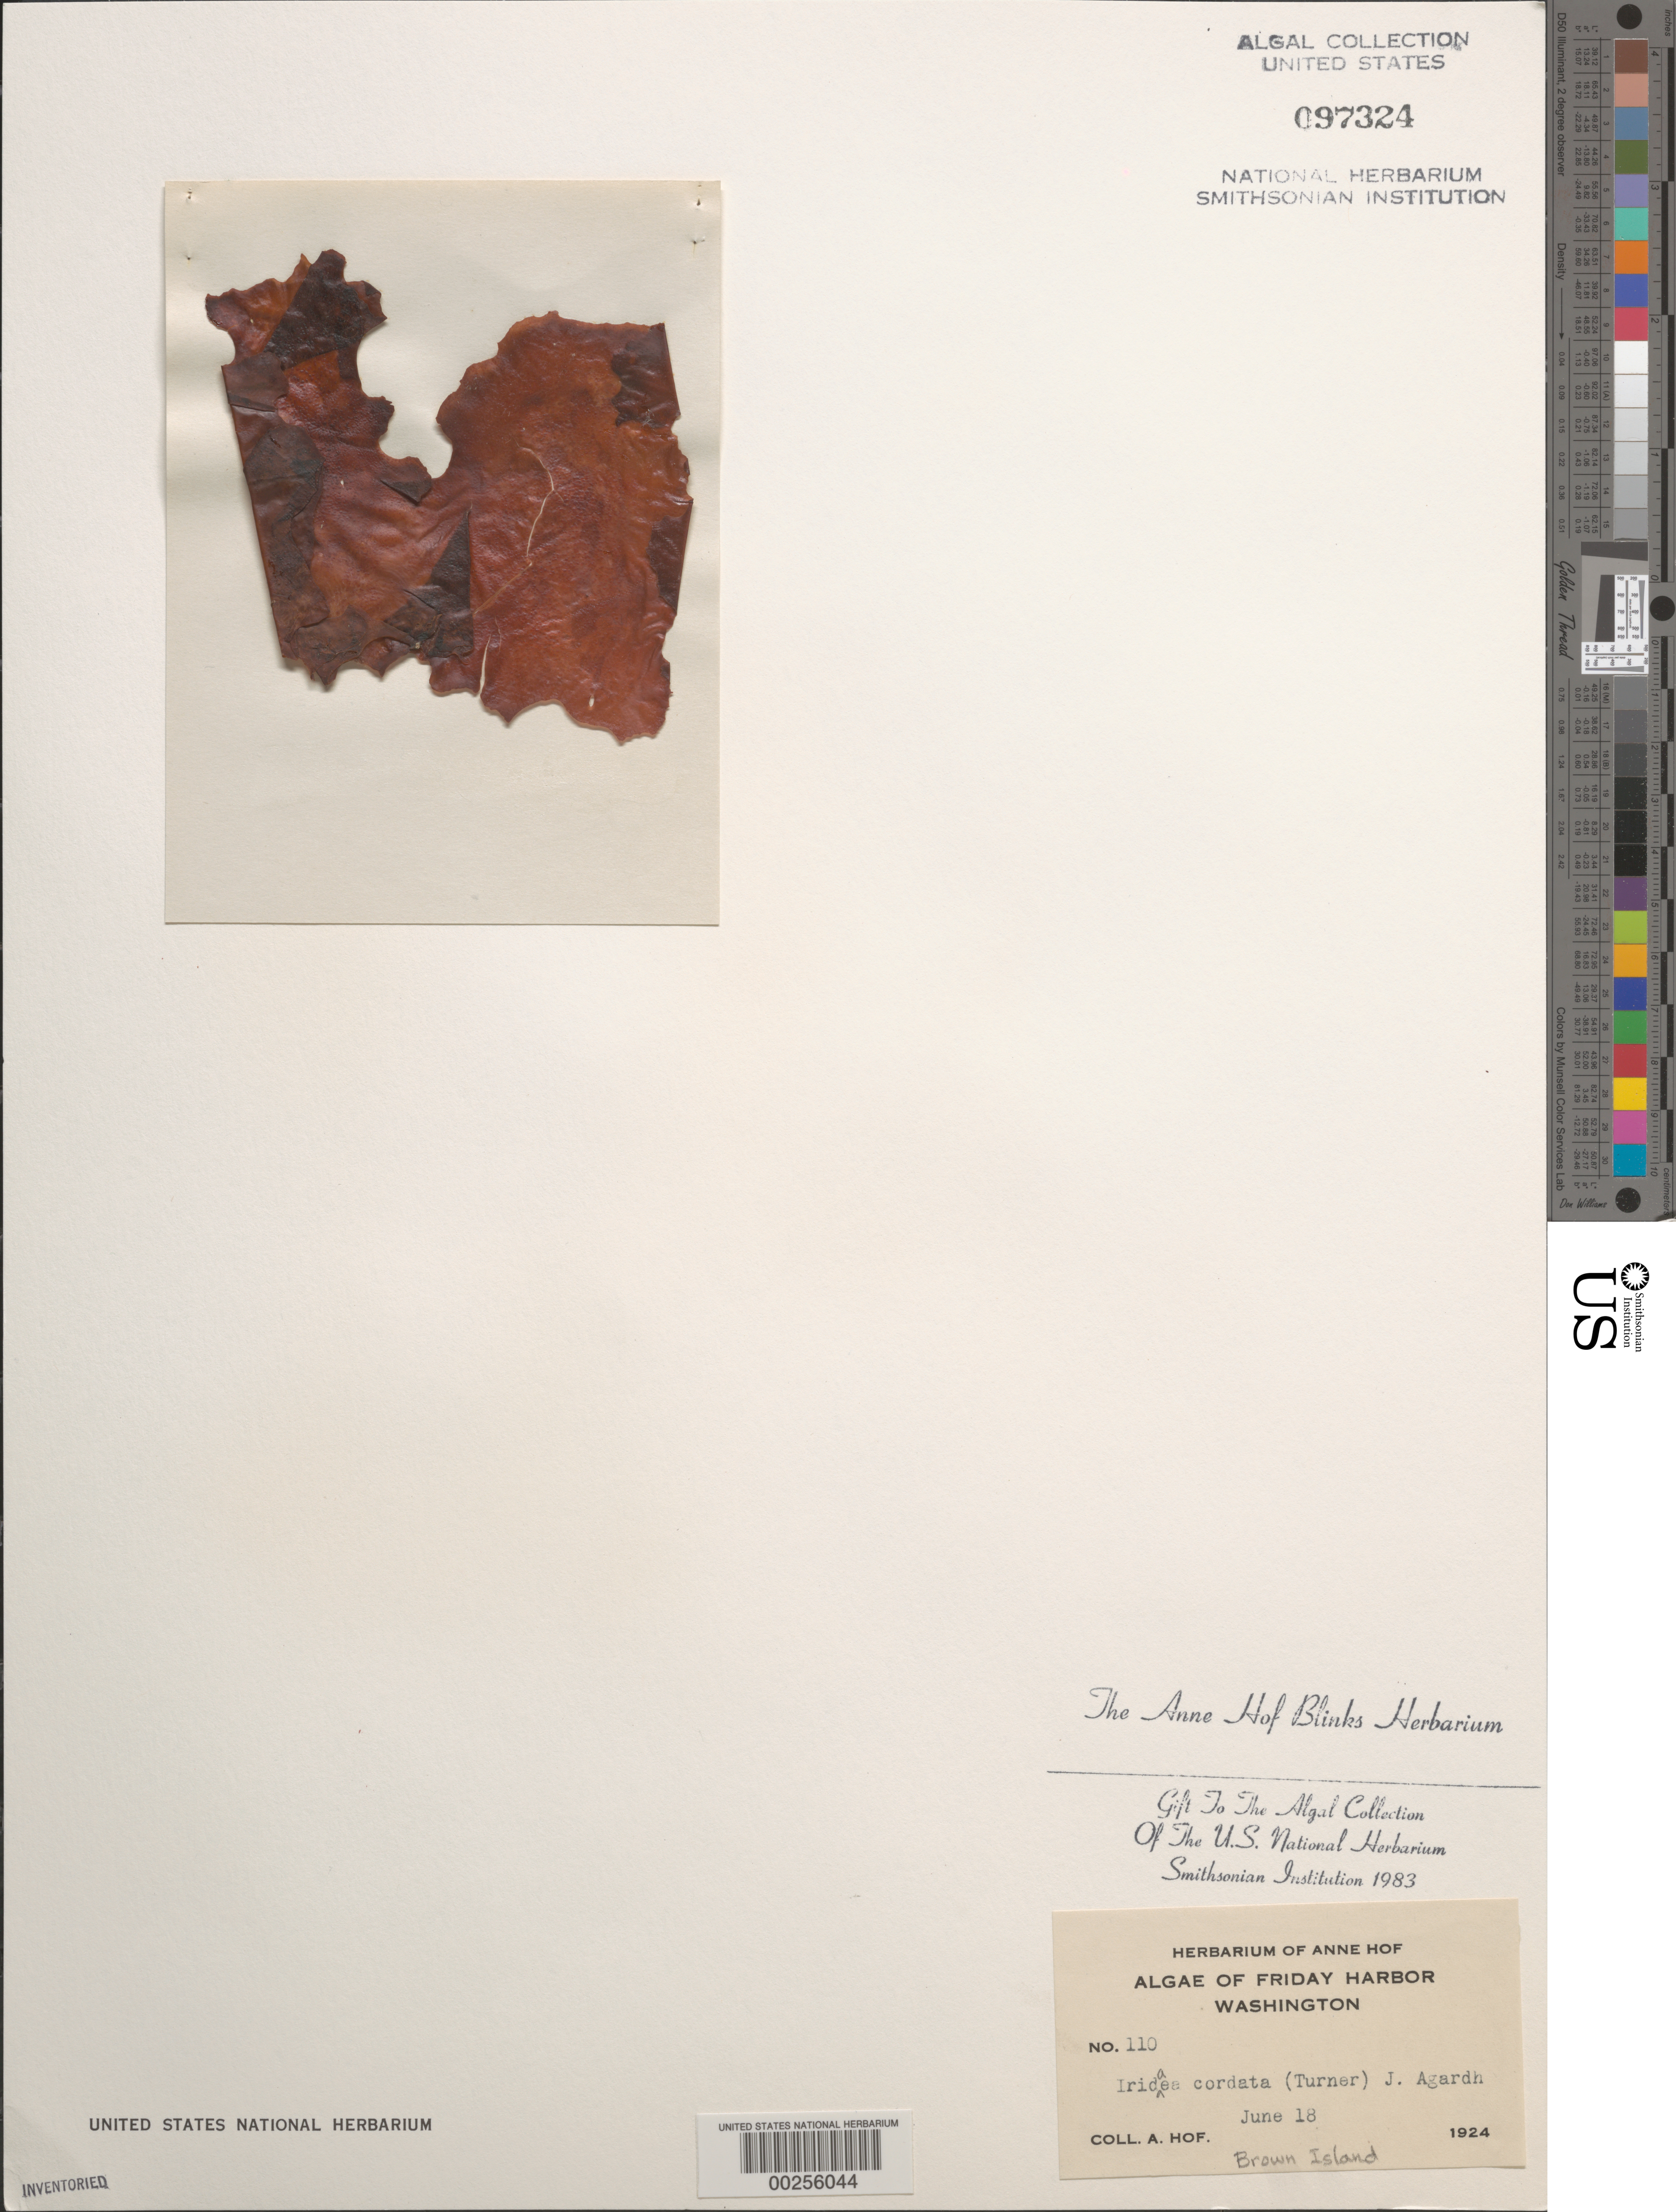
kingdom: Plantae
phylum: Rhodophyta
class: Florideophyceae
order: Gigartinales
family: Gigartinaceae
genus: Iridaea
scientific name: Iridaea cordata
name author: (Turner) Bory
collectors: A. Blinks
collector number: AHB 110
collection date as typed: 18 Jun 1924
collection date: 1924-06-18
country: United States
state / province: Washington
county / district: San Juan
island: San Juan Island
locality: Brown Island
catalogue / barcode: US 97324